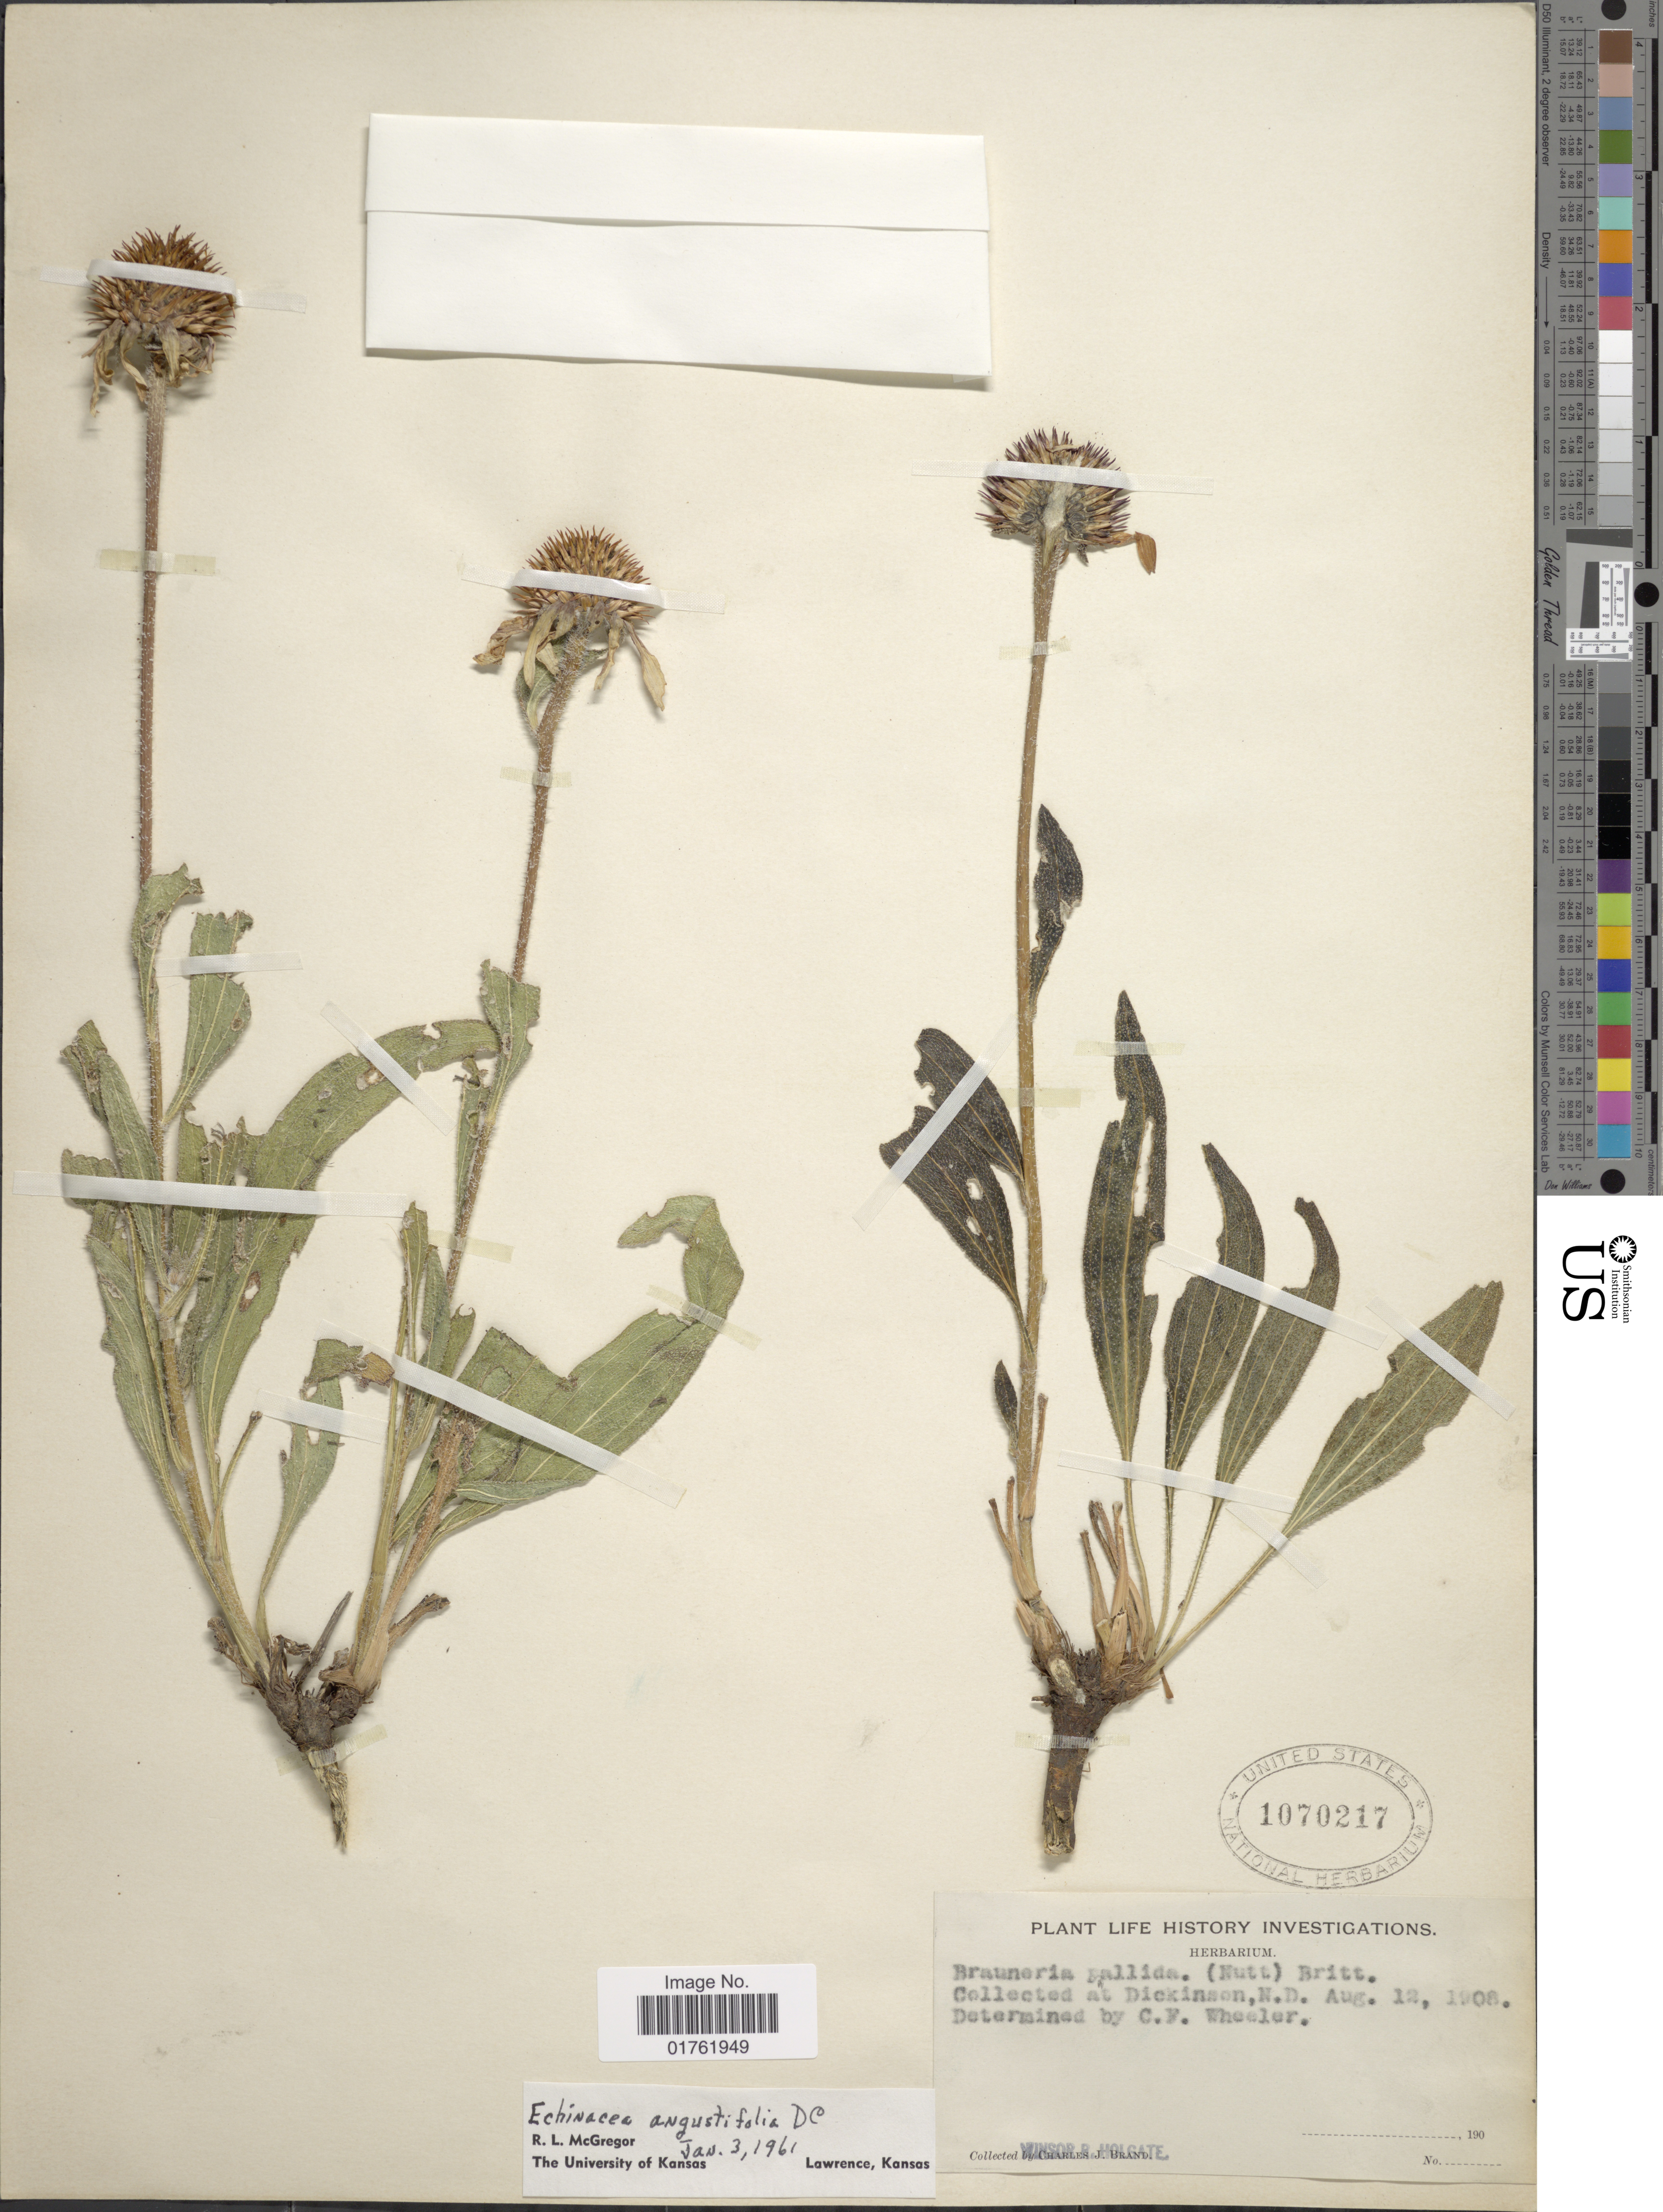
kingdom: Plantae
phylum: Tracheophyta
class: Magnoliopsida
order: Asterales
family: Asteraceae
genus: Echinacea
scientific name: Echinacea angustifolia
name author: DC.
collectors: C. J. Brand & W. Holgate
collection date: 1908-08-12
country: United States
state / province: North Dakota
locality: Dickinson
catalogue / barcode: US 1070217